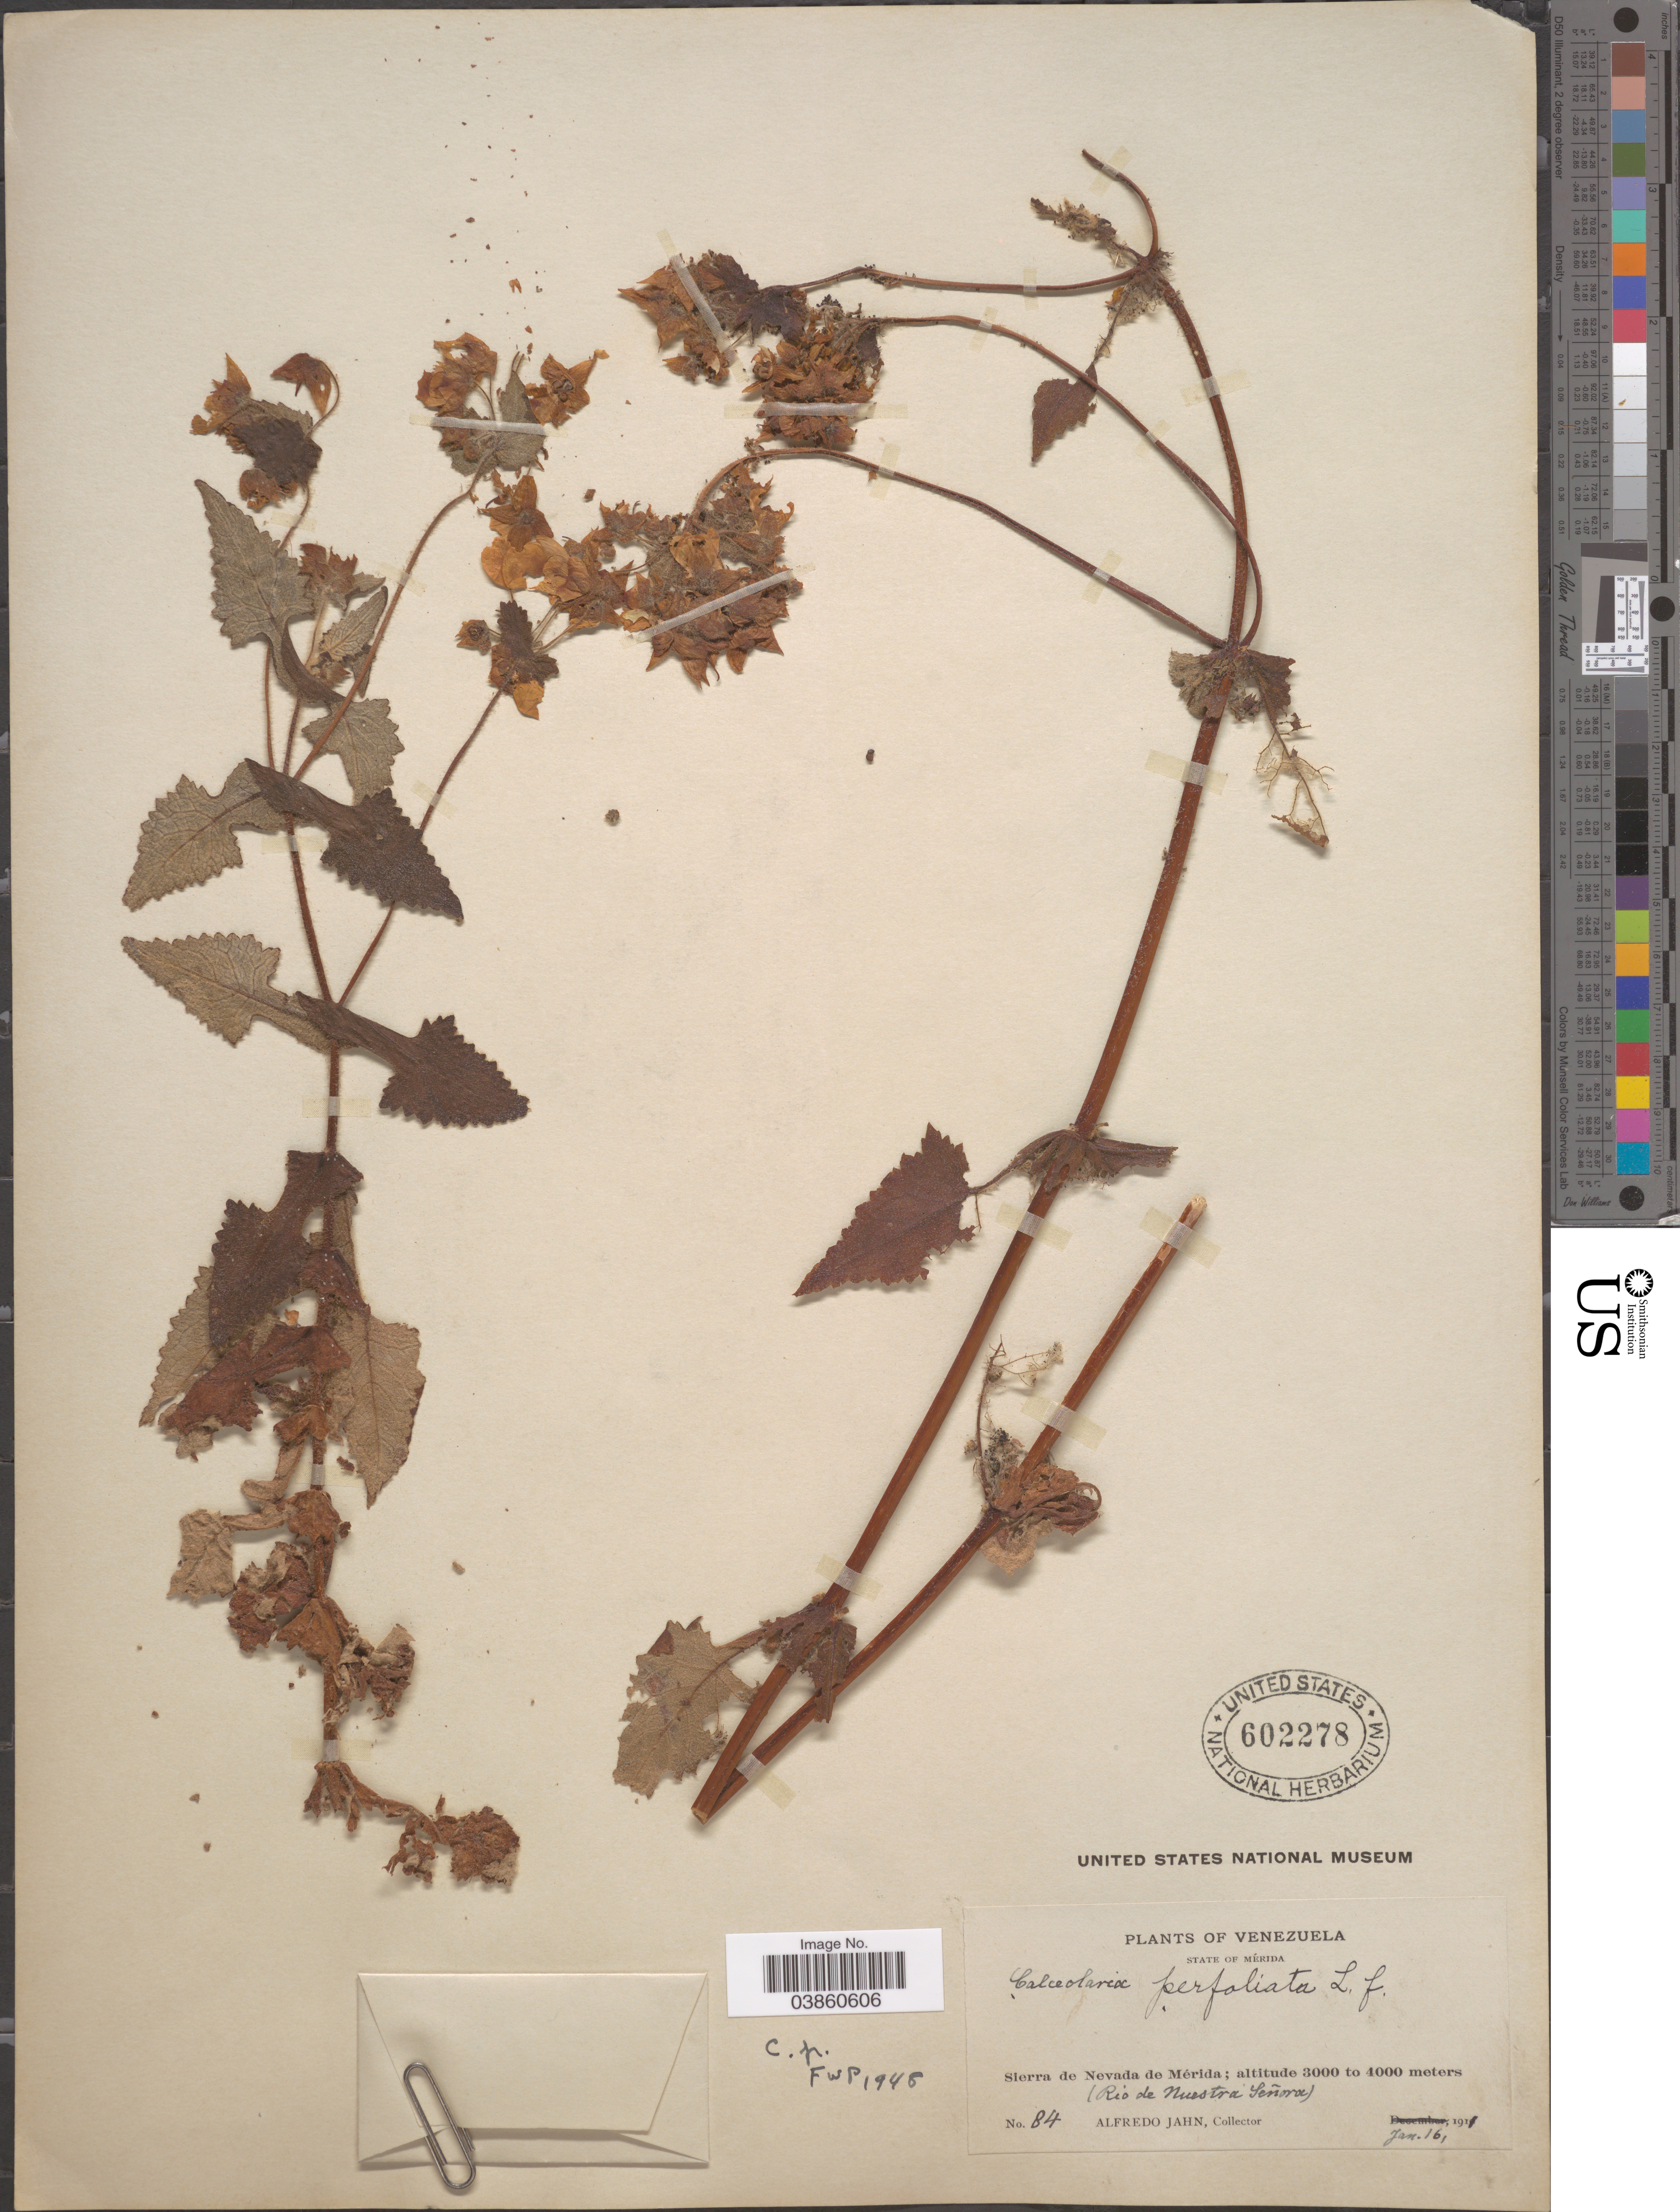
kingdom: Plantae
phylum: Tracheophyta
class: Magnoliopsida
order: Lamiales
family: Calceolariaceae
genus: Calceolaria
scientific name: Calceolaria perfoliata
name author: L. f.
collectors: A. Jahn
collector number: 84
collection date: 1911-01-16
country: Venezuela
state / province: Merida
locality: Sierra de Nevada de Mérida. (Rio de Nuestra Señora).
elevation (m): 3000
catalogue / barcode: US 602278